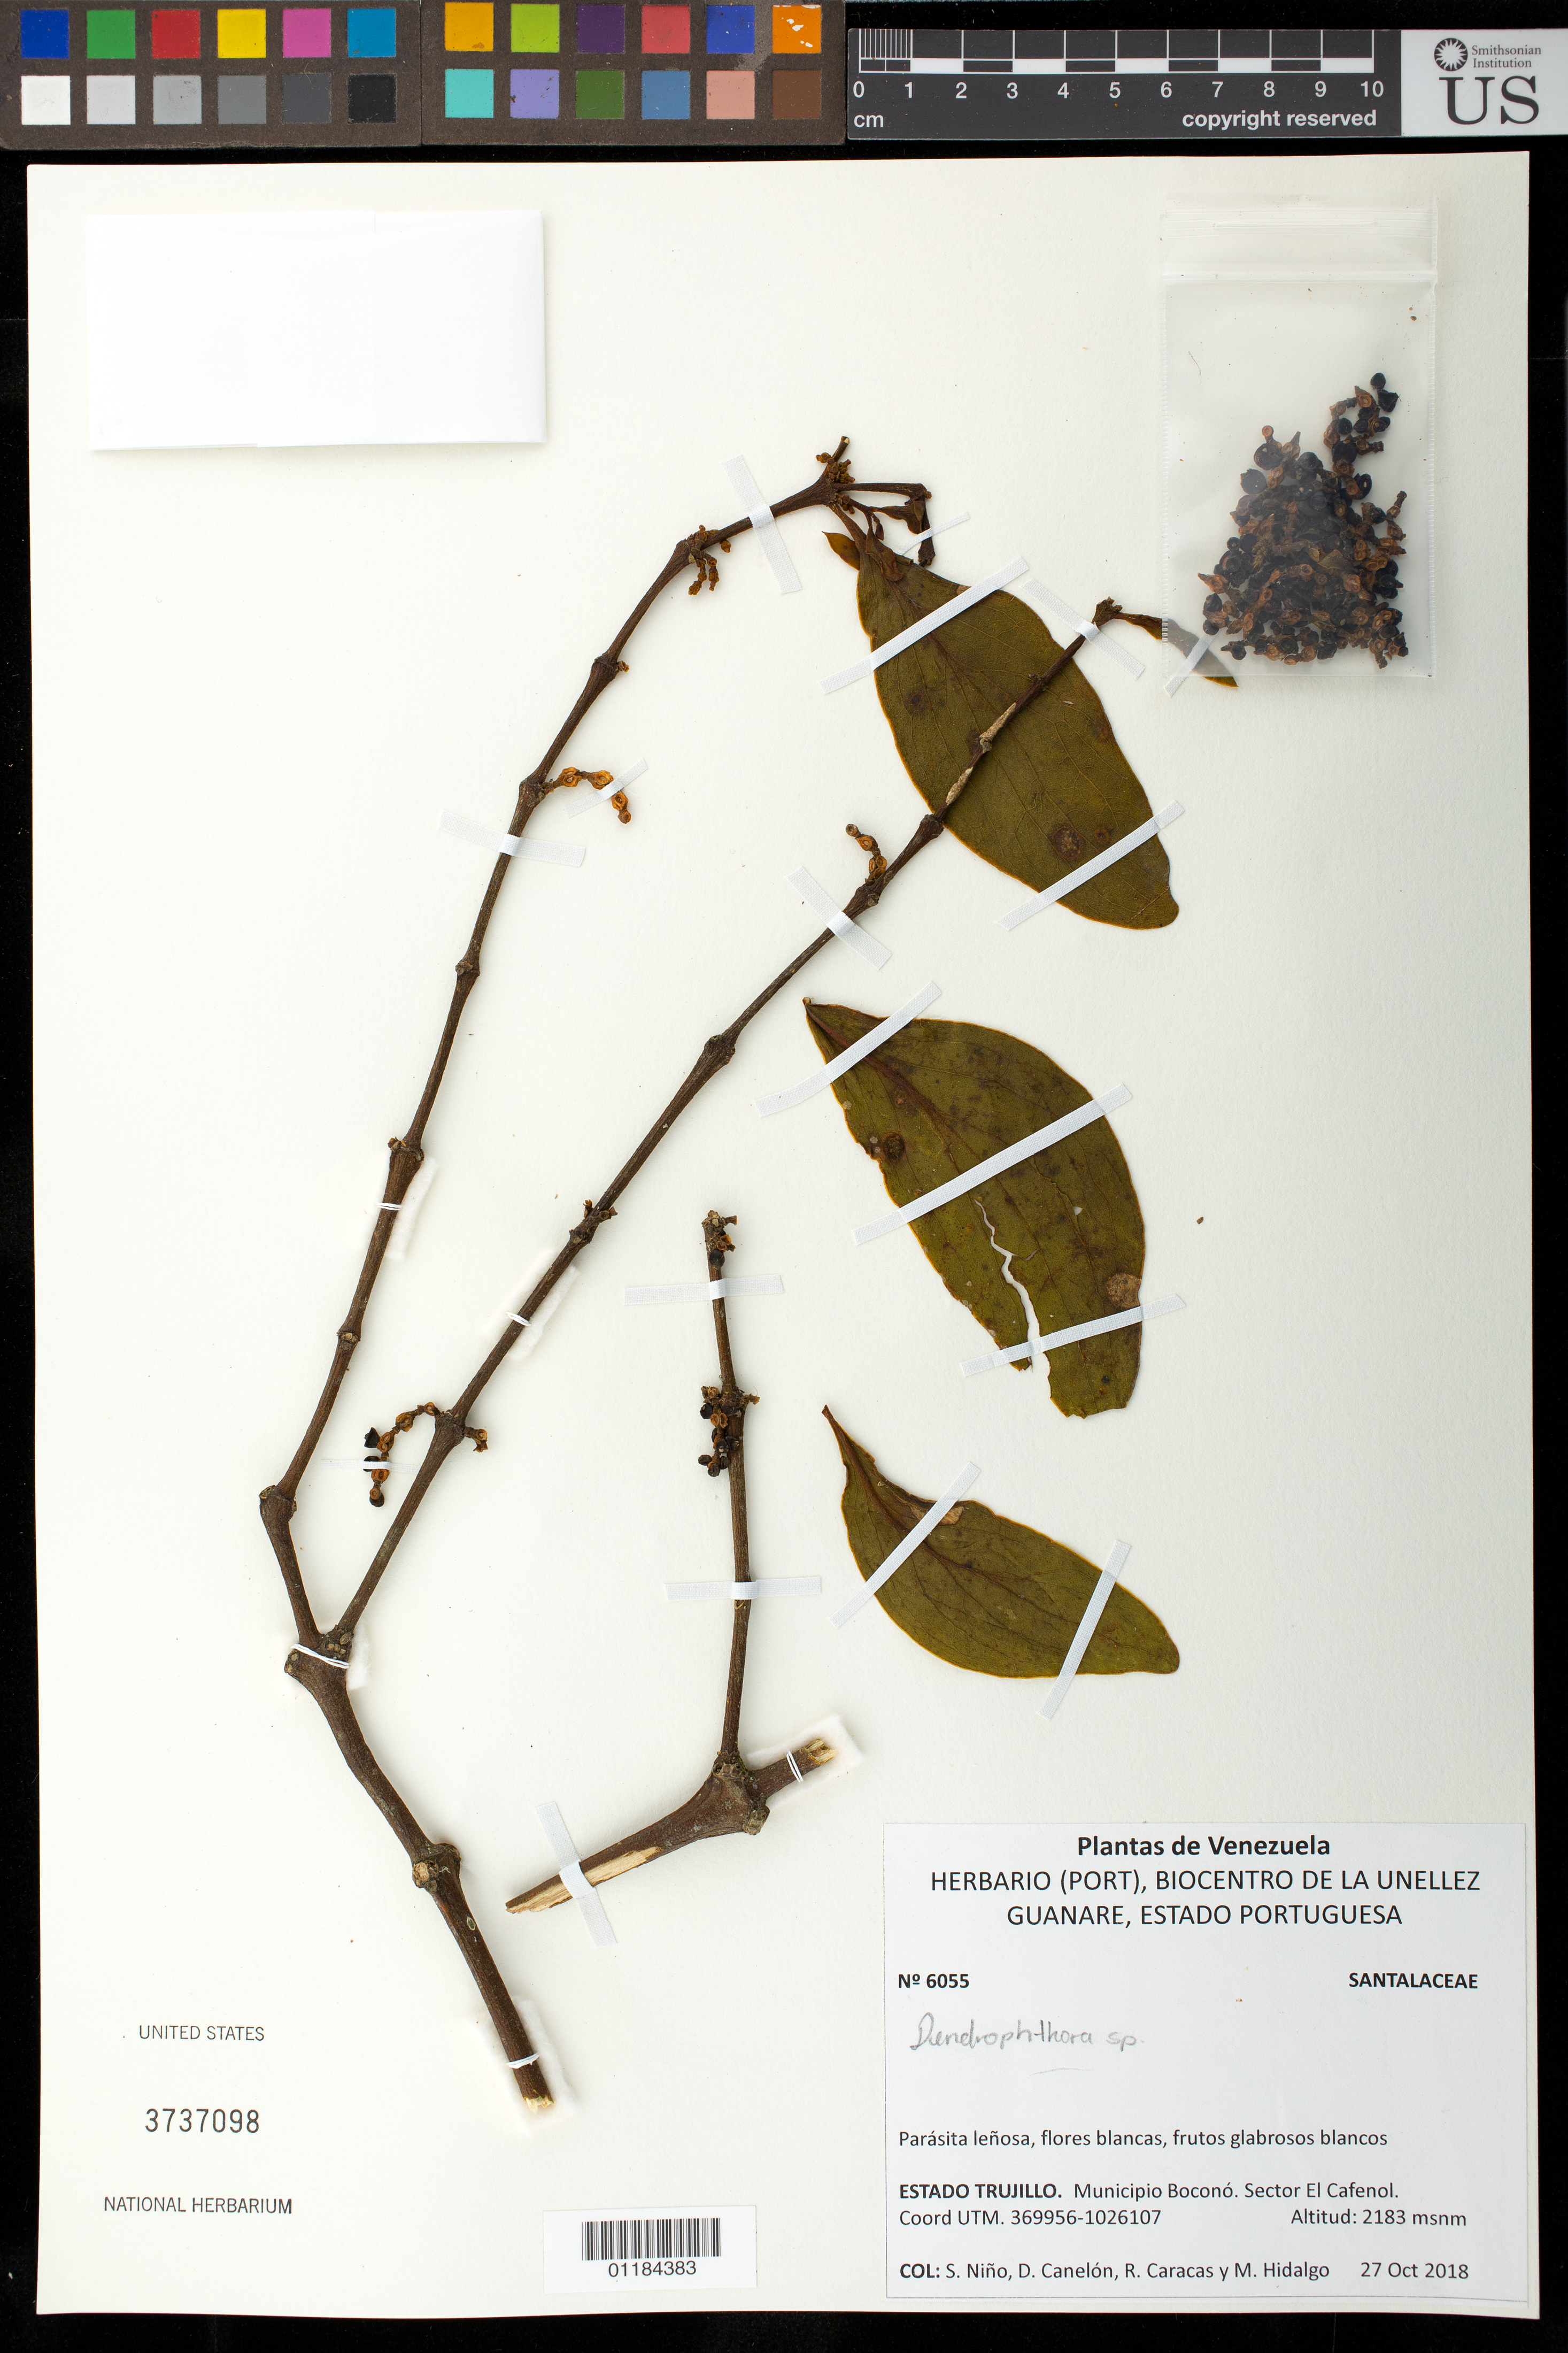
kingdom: Plantae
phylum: Tracheophyta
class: Magnoliopsida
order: Santalales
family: Viscaceae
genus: Dendrophthora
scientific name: Dendrophthora sp.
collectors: S. M. Niño, D. Canelón, R. Caracas & M. Hidalgo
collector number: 6055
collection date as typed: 27 de Octubre, 2018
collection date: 2018-10-27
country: Venezuela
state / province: Trujillo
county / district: Boconó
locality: Parque Nacional Guaramacal. Sector El Cafenol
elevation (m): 2183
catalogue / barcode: US 3737098